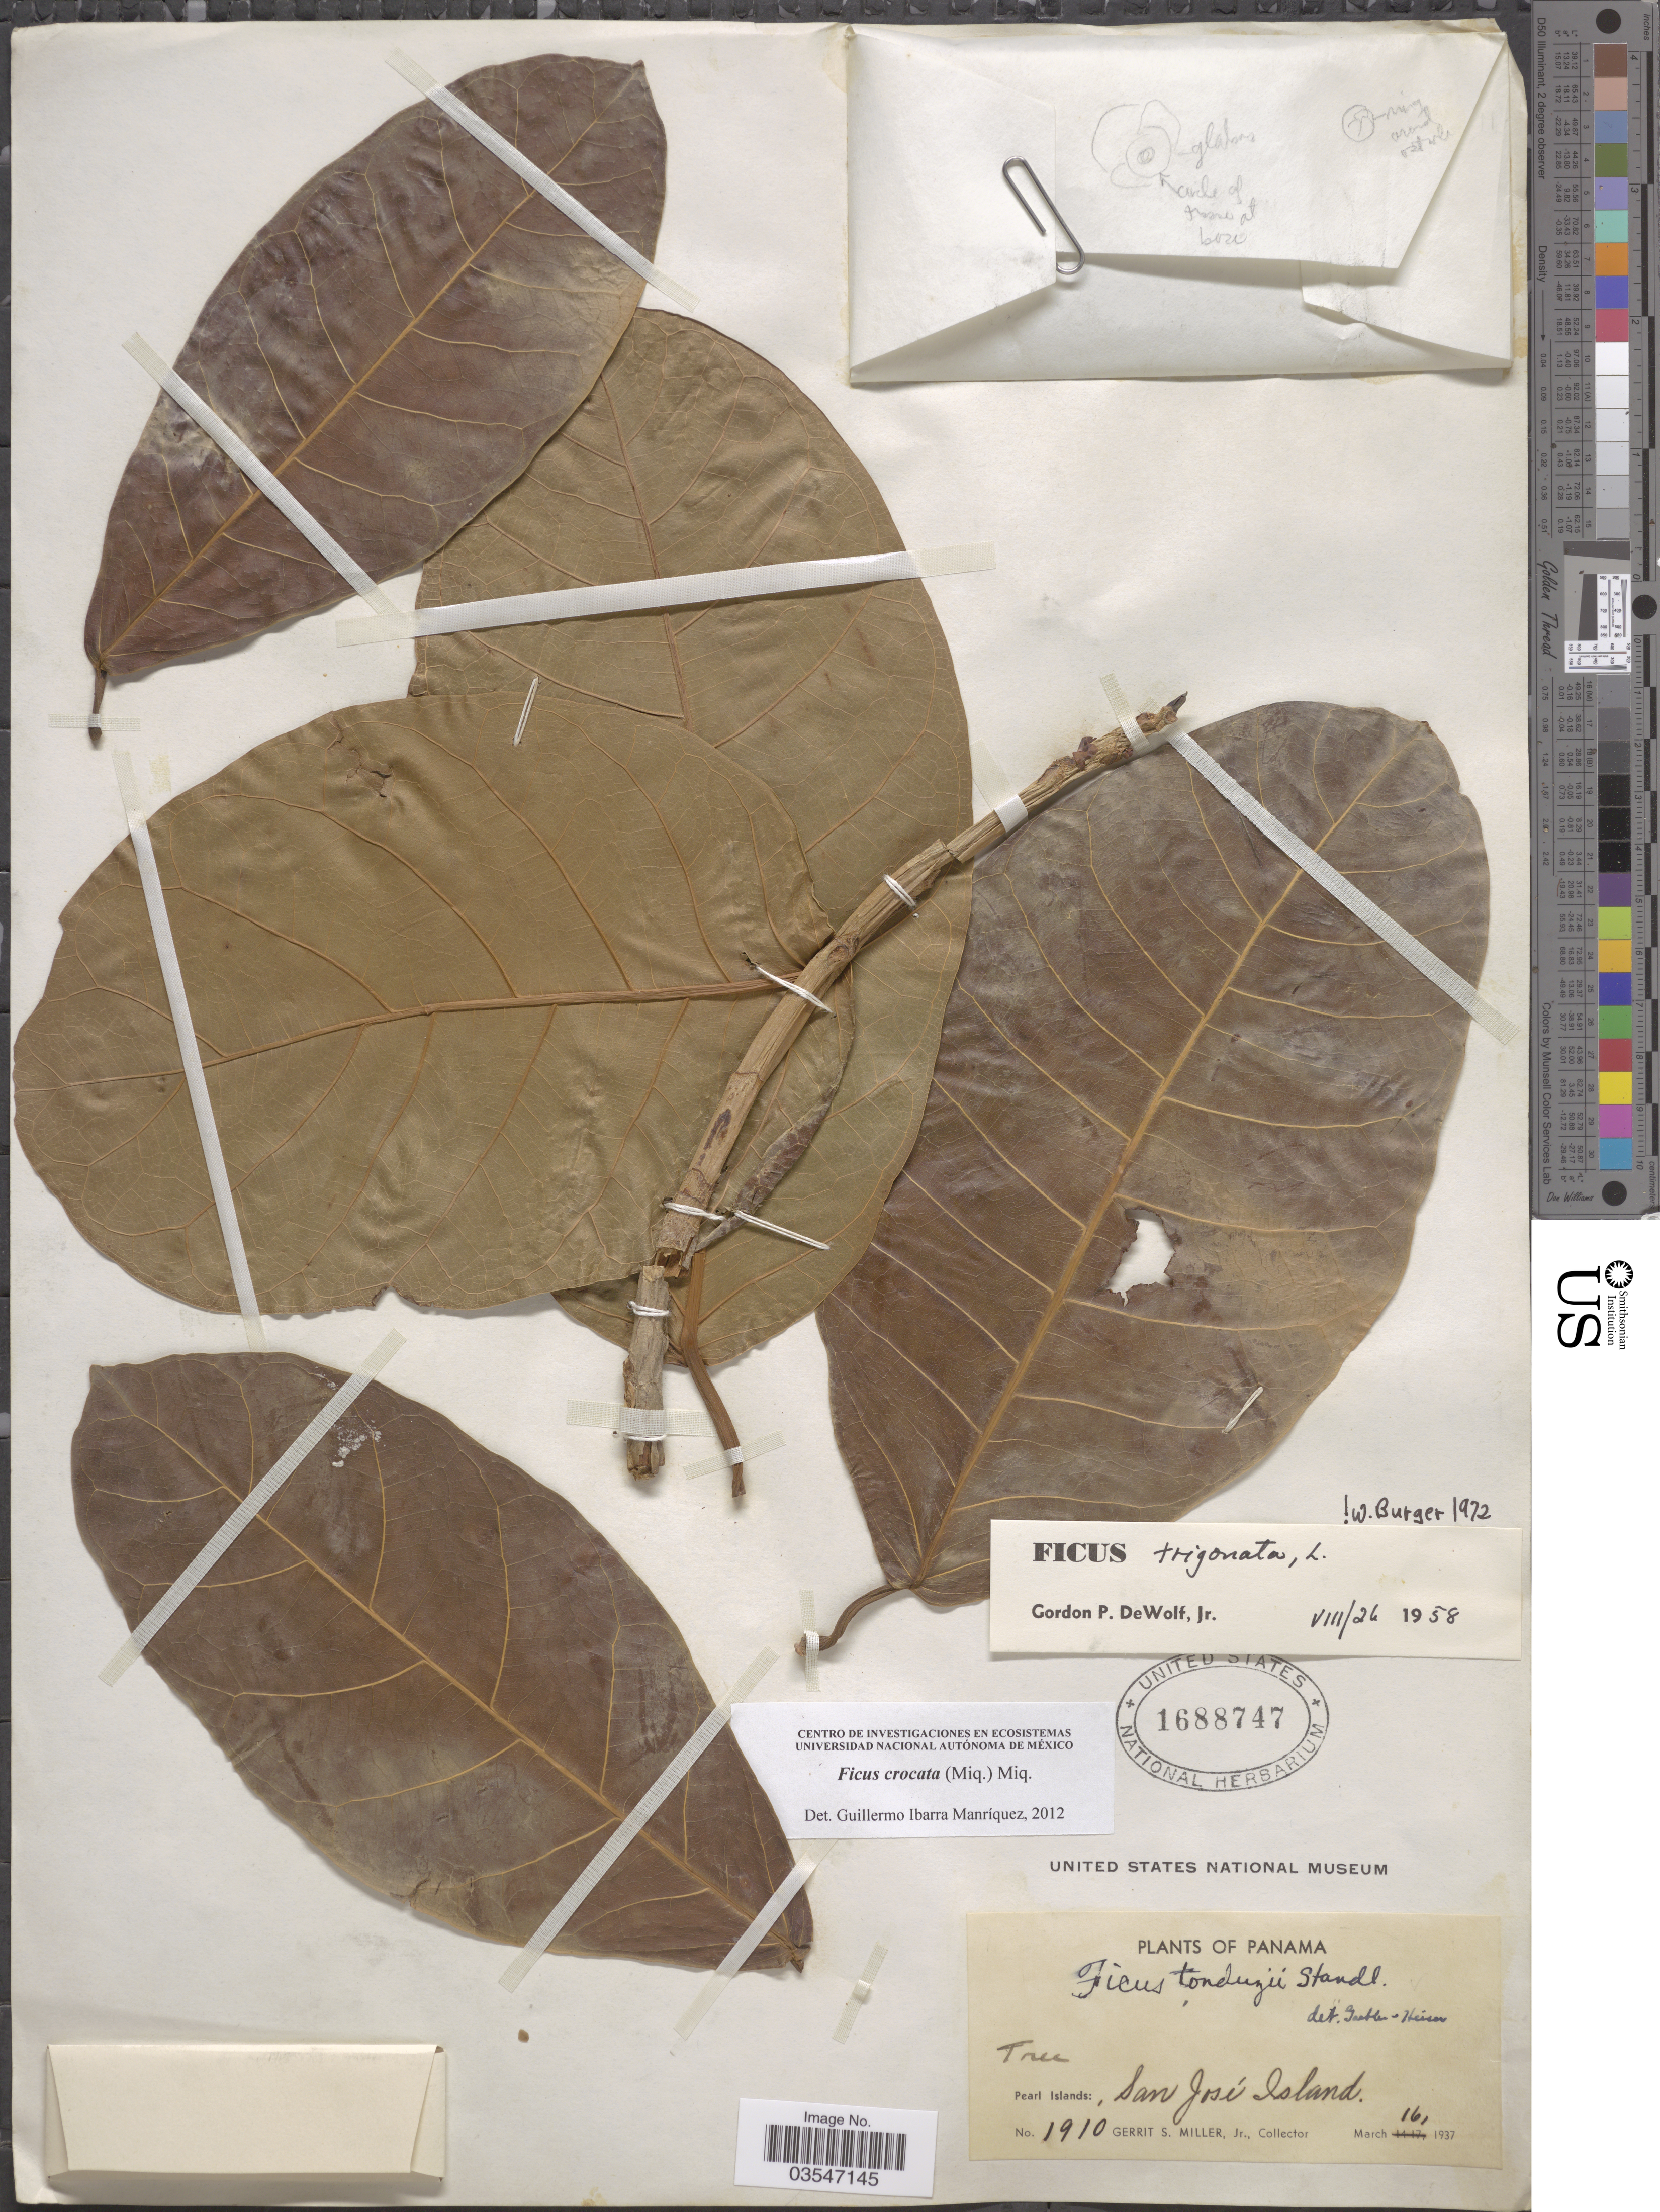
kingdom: Plantae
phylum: Tracheophyta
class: Magnoliopsida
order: Rosales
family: Moraceae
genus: Ficus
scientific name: Ficus crocata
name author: (Miq.) Miq.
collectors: G. S. Miller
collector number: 1910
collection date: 1937-03-16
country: Panama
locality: Pearl Islands: , San José Island.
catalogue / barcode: US 1688747